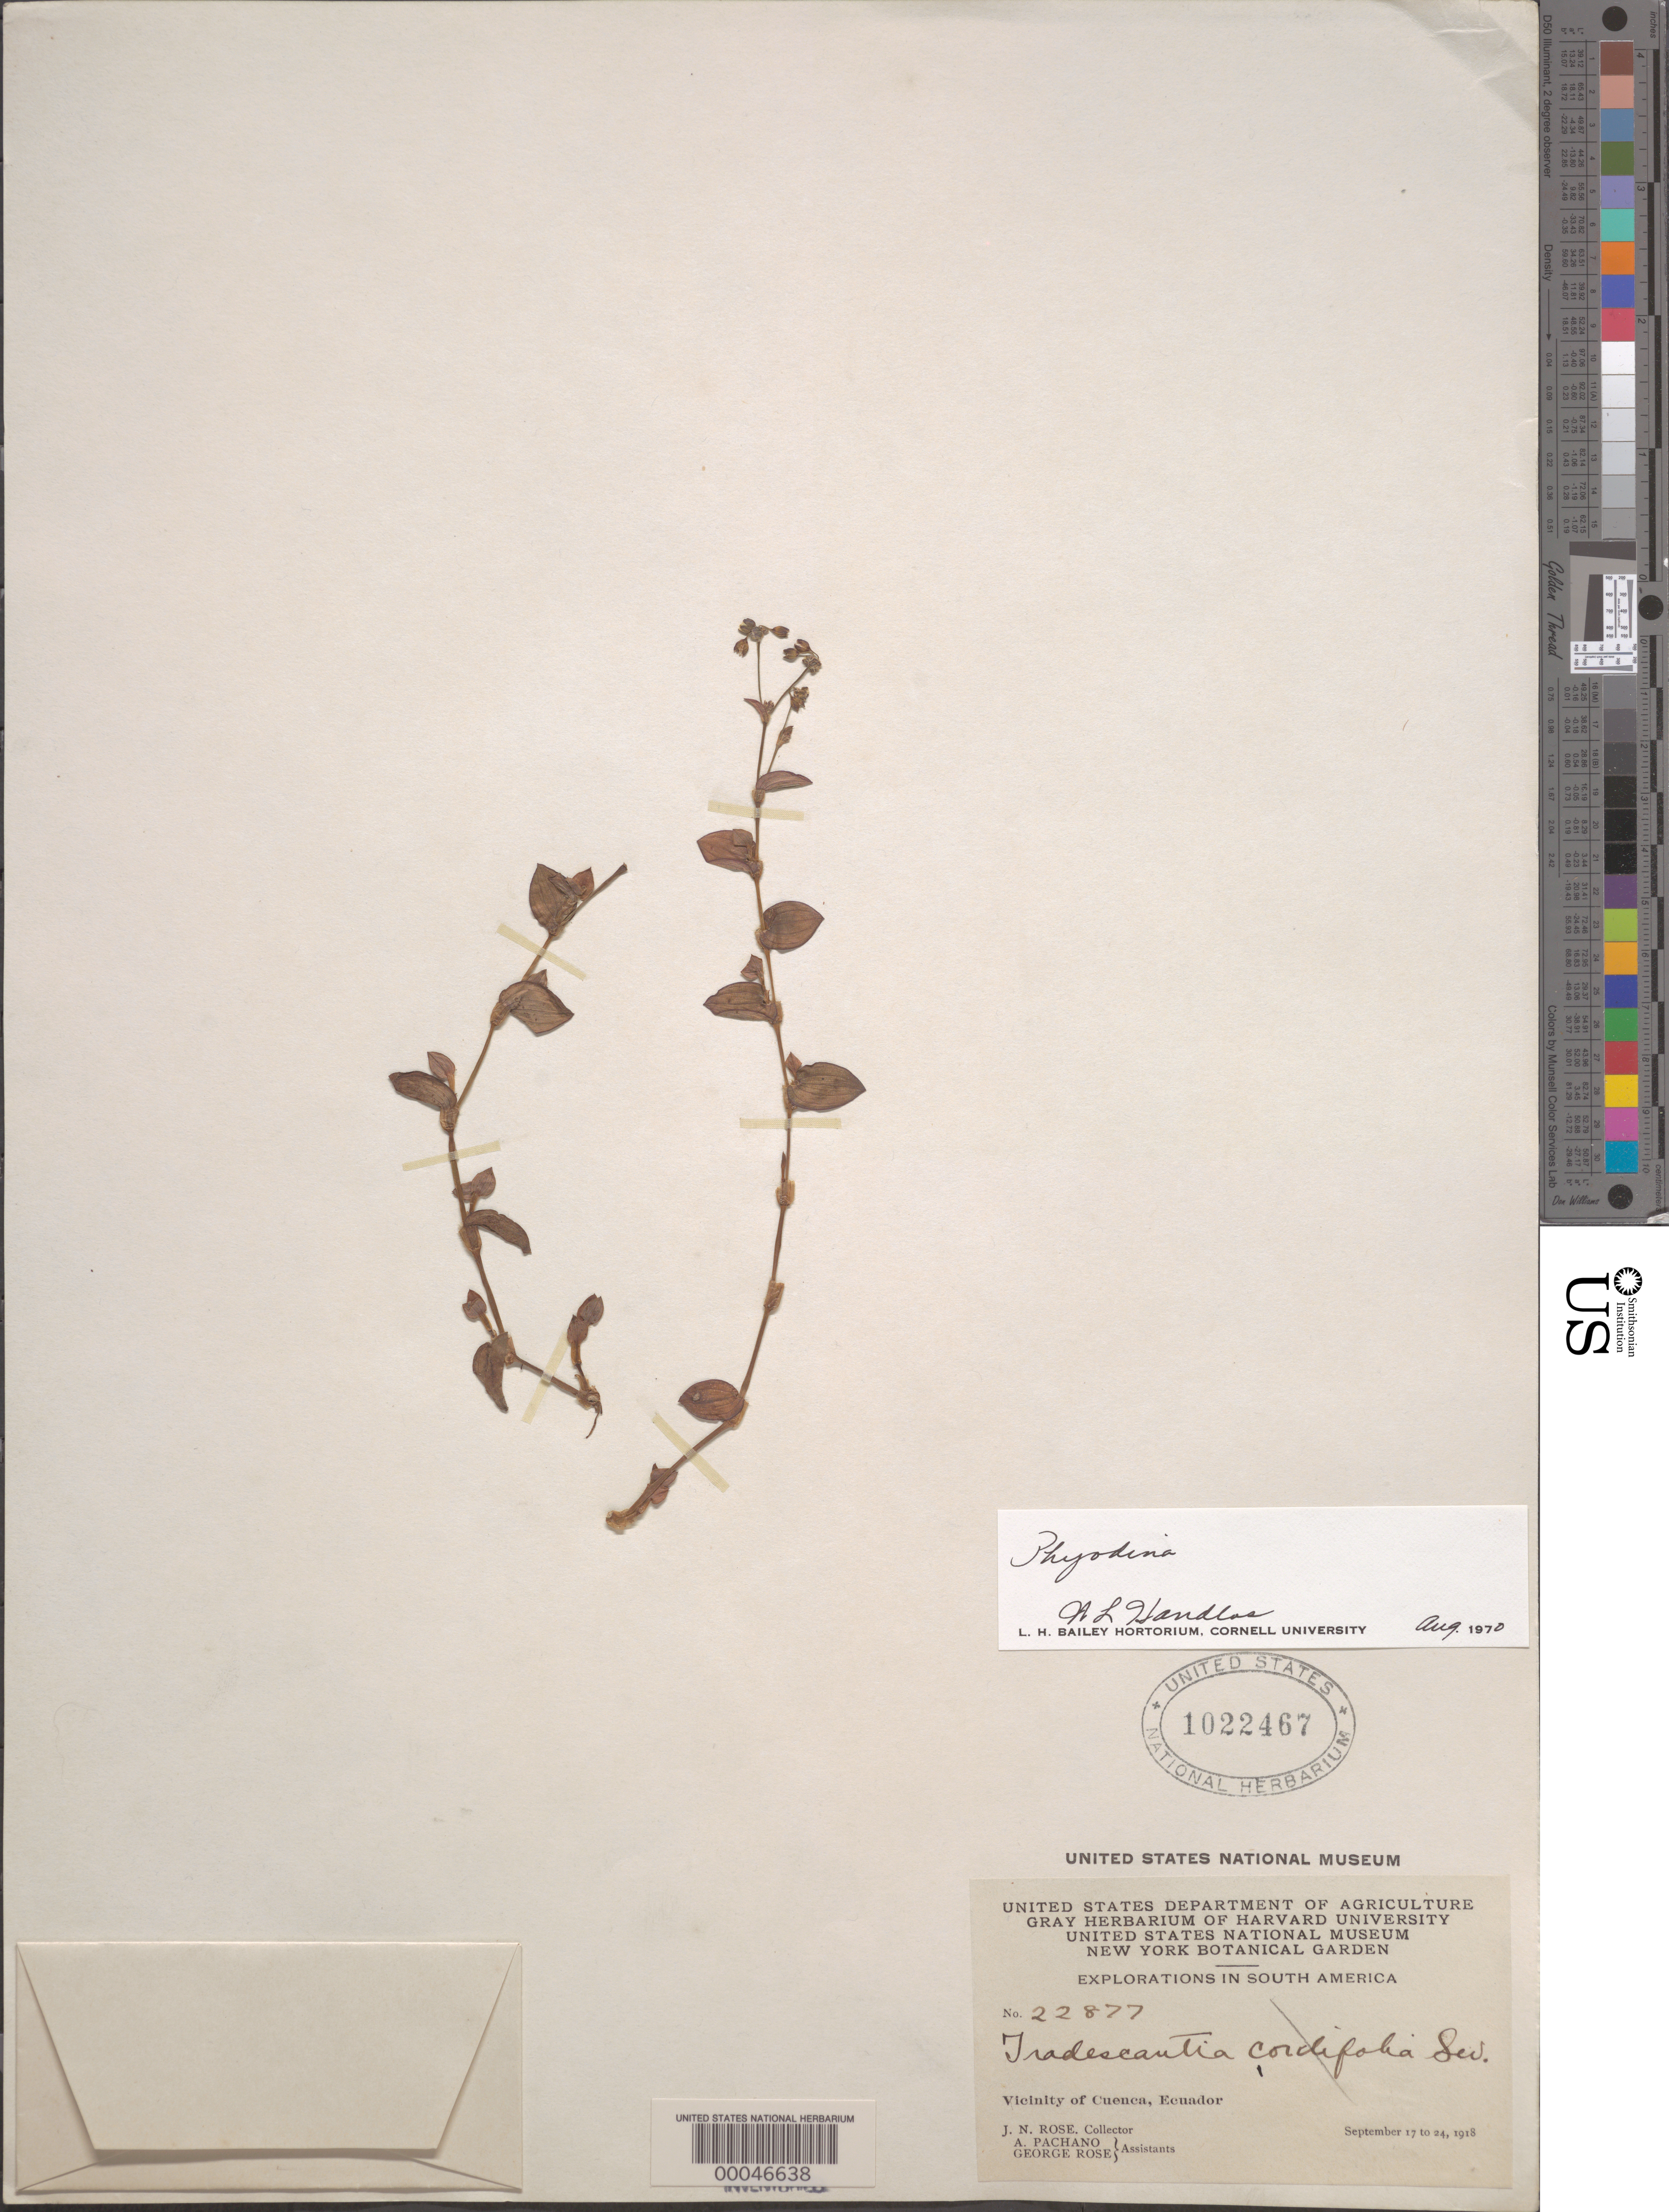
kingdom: Plantae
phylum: Tracheophyta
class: Liliopsida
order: Commelinales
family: Commelinaceae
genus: Callisia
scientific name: Callisia sp.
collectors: J. N. Rose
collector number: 22877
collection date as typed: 17 Sep 1918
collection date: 1918-09-17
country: Ecuador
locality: Near Cuenca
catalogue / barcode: US 1022467